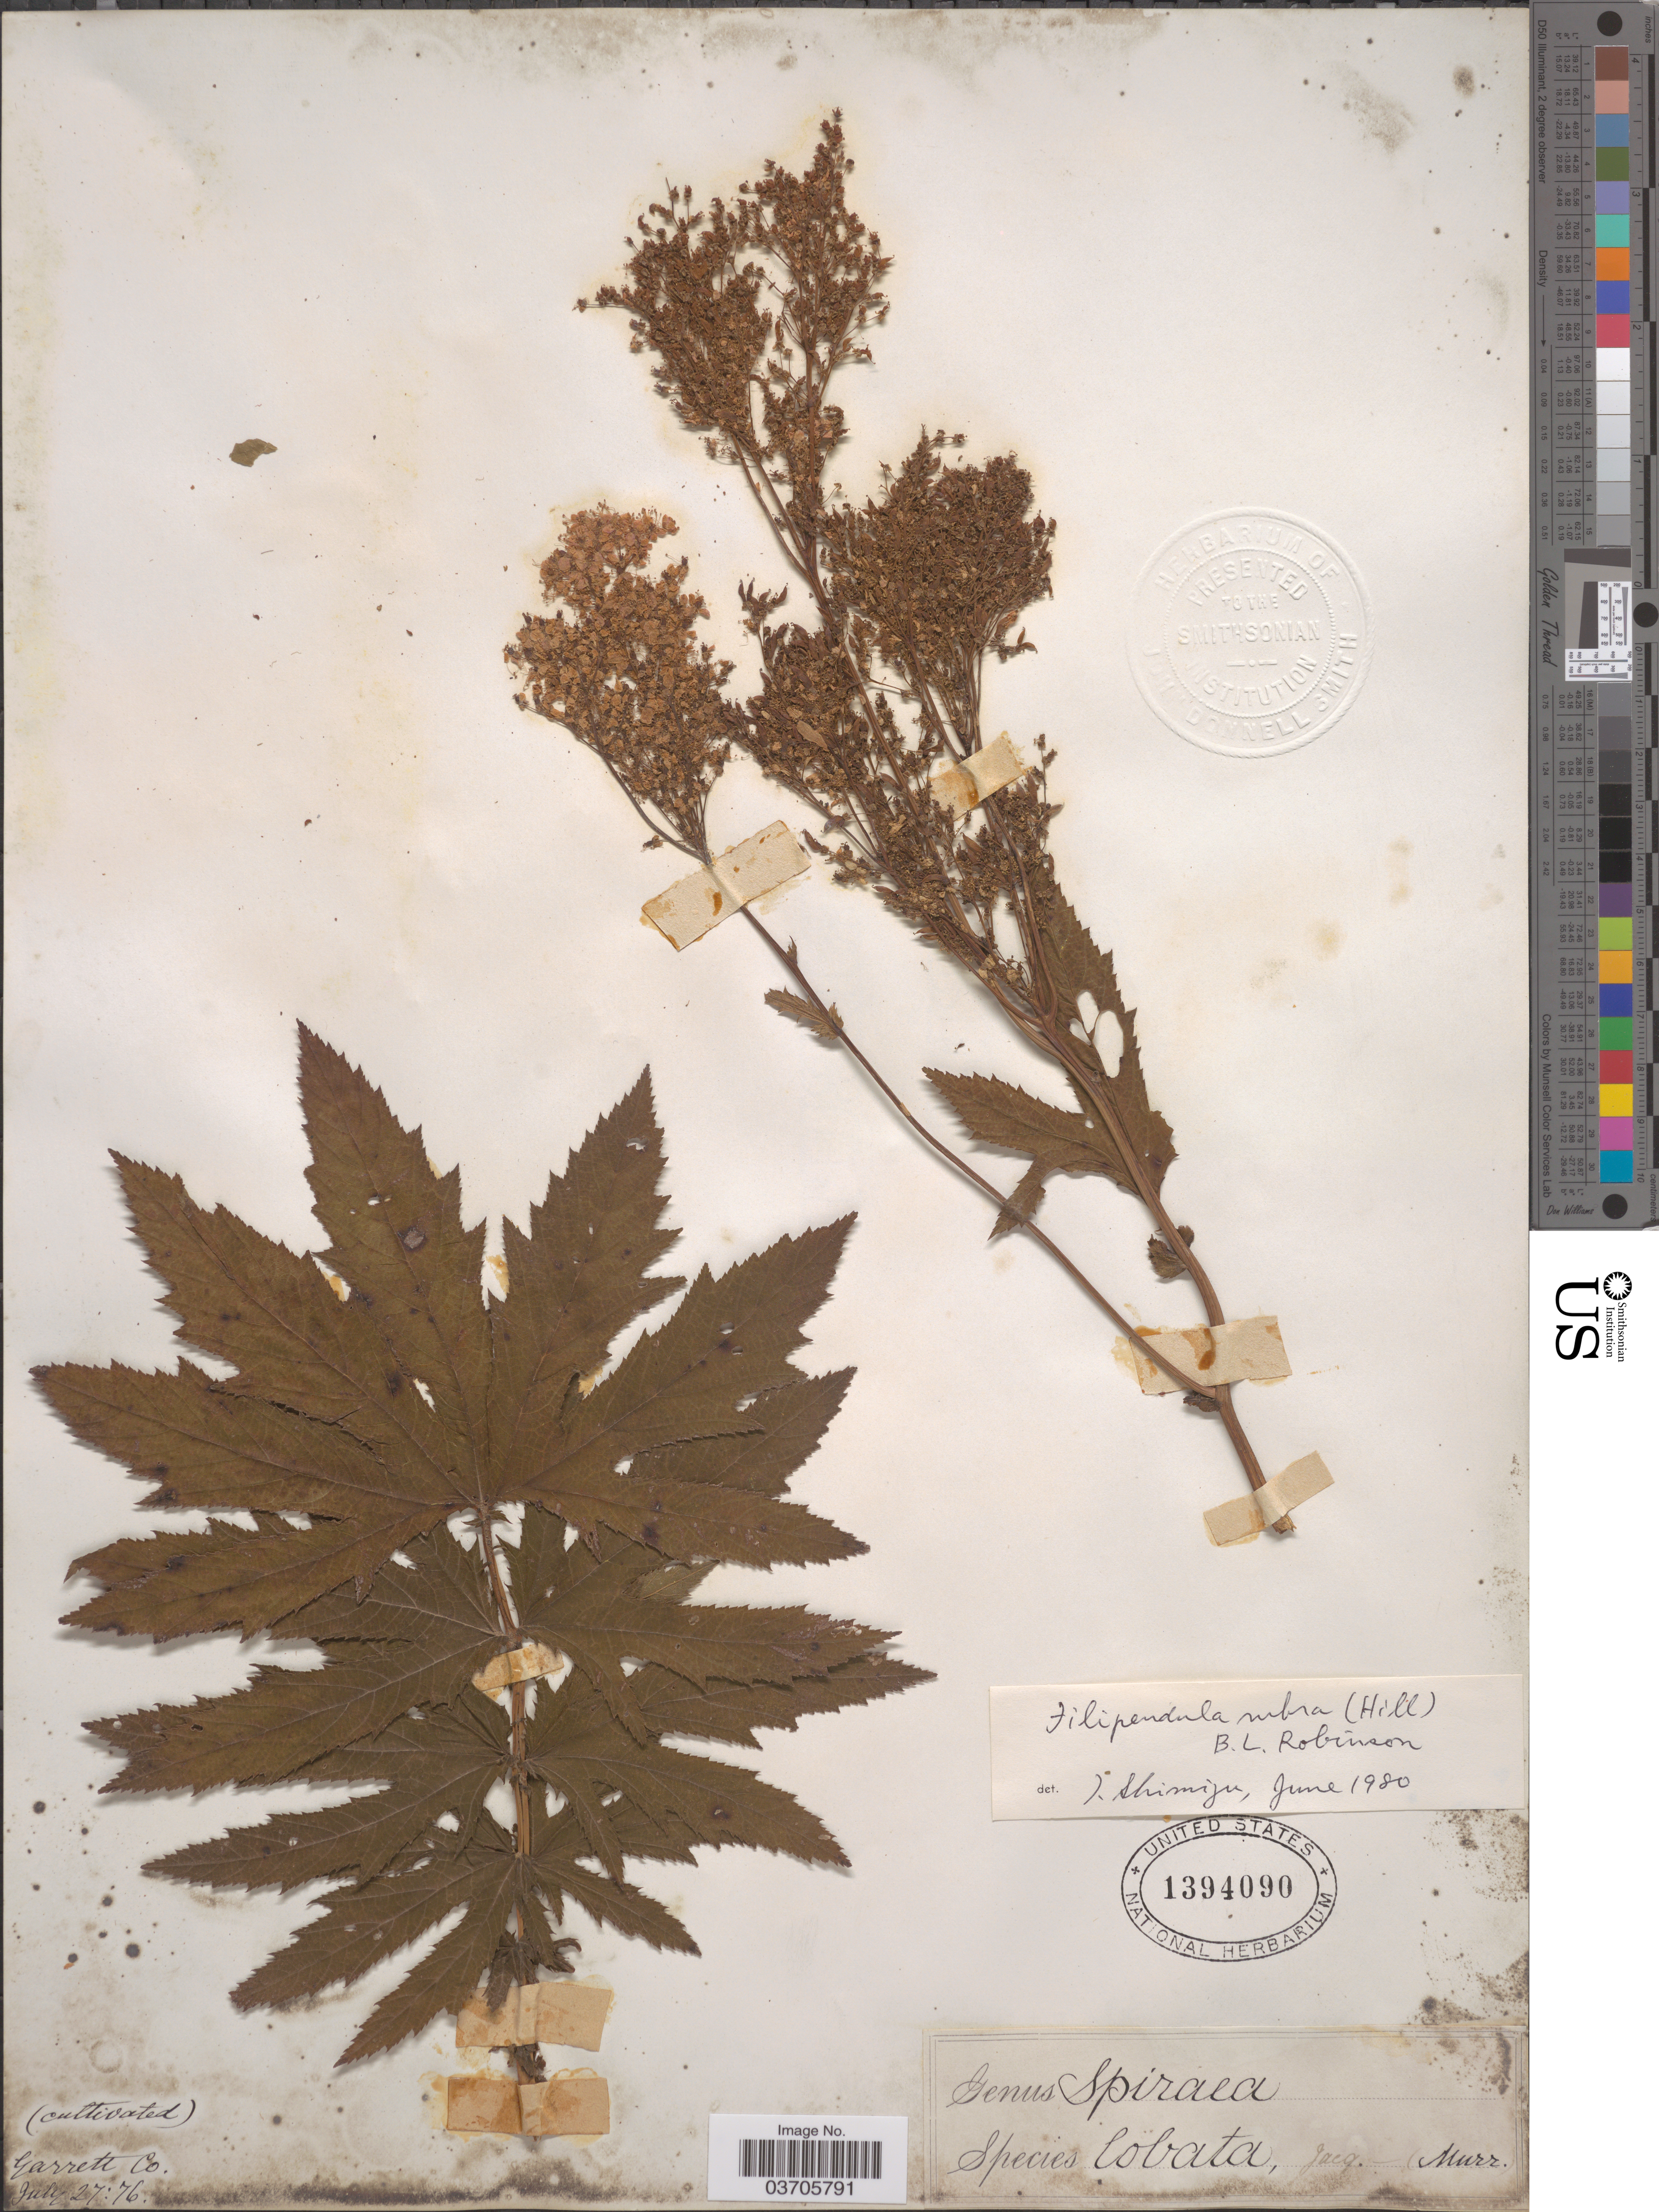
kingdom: Plantae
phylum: Tracheophyta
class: Magnoliopsida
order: Rosales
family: Rosaceae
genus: Filipendula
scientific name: Filipendula rubra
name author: (Hill) B.L. Rob.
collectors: J. Donnell Smith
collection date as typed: Transcribed d/m/y: 17/7/76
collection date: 1876-07-17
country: United States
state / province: Maryland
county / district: Garrett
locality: Garrett Co.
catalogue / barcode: US 1394090